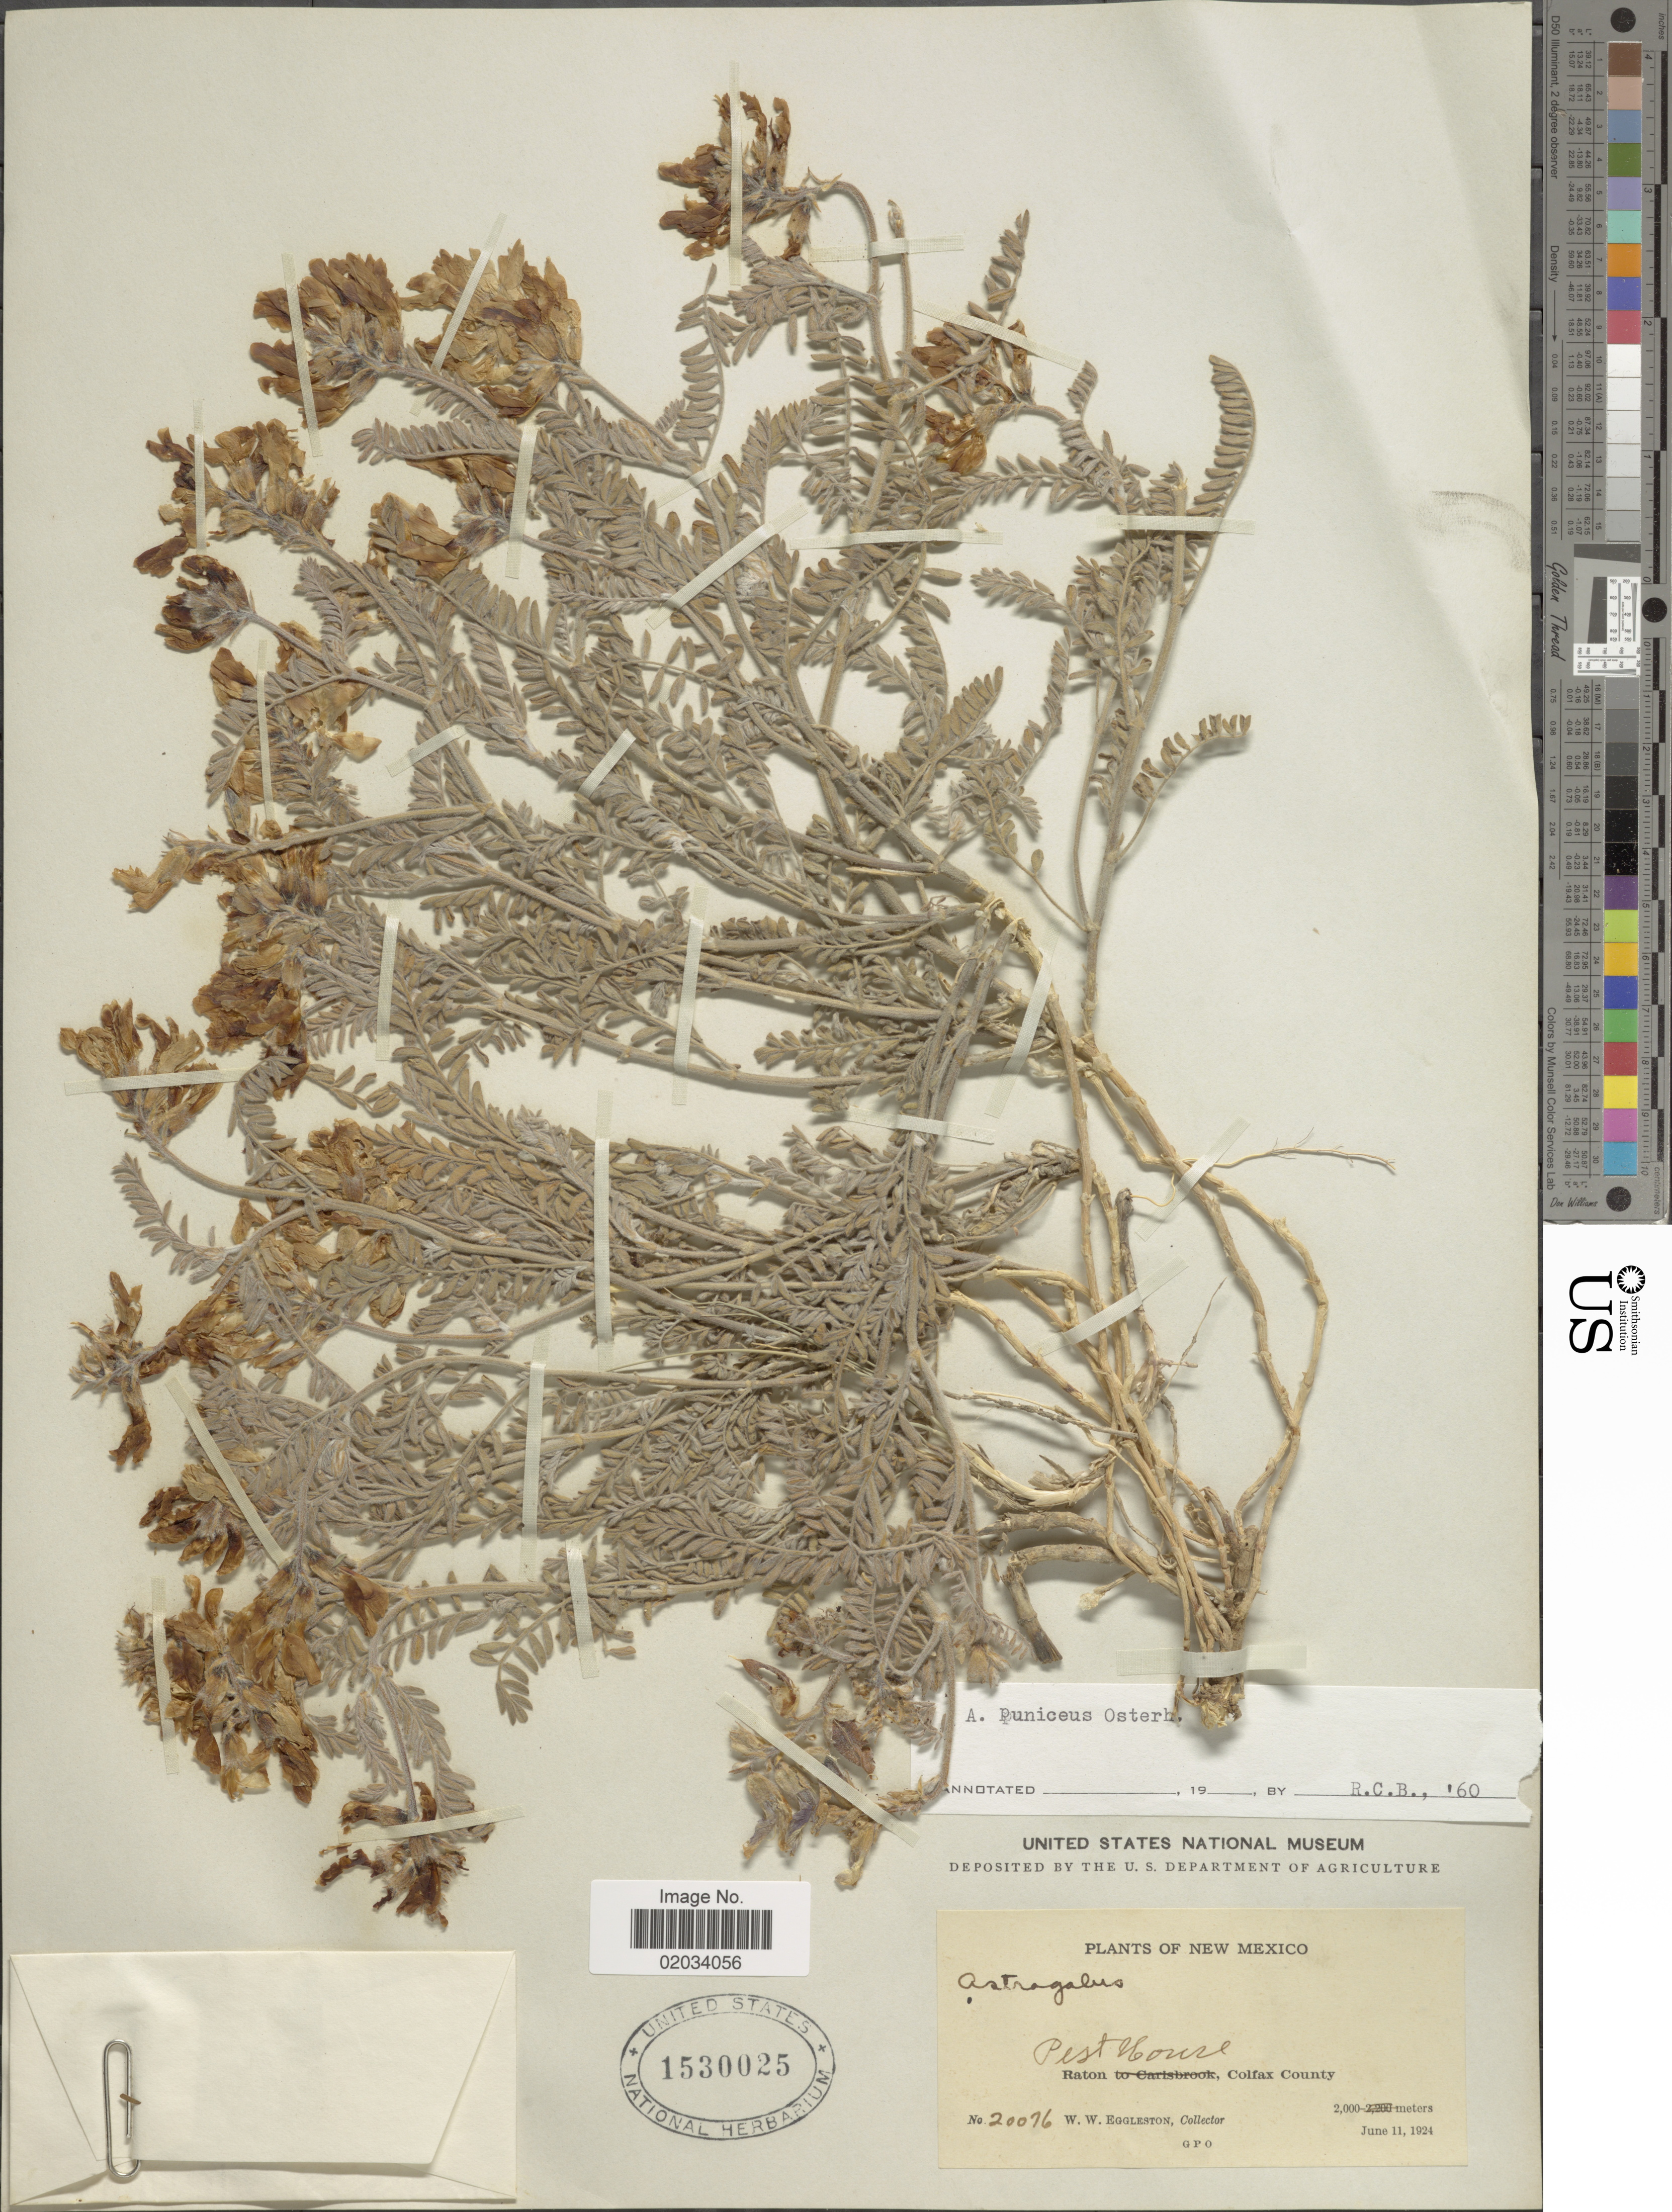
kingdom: Plantae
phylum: Tracheophyta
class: Magnoliopsida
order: Fabales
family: Fabaceae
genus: Astragalus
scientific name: Astragalus puniceus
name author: Osterh.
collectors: W. W. Eggleston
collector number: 20076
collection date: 1924-06-11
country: United States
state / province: New Mexico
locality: Pest House. Raton, Colfax County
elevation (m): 2000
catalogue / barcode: US 1530025